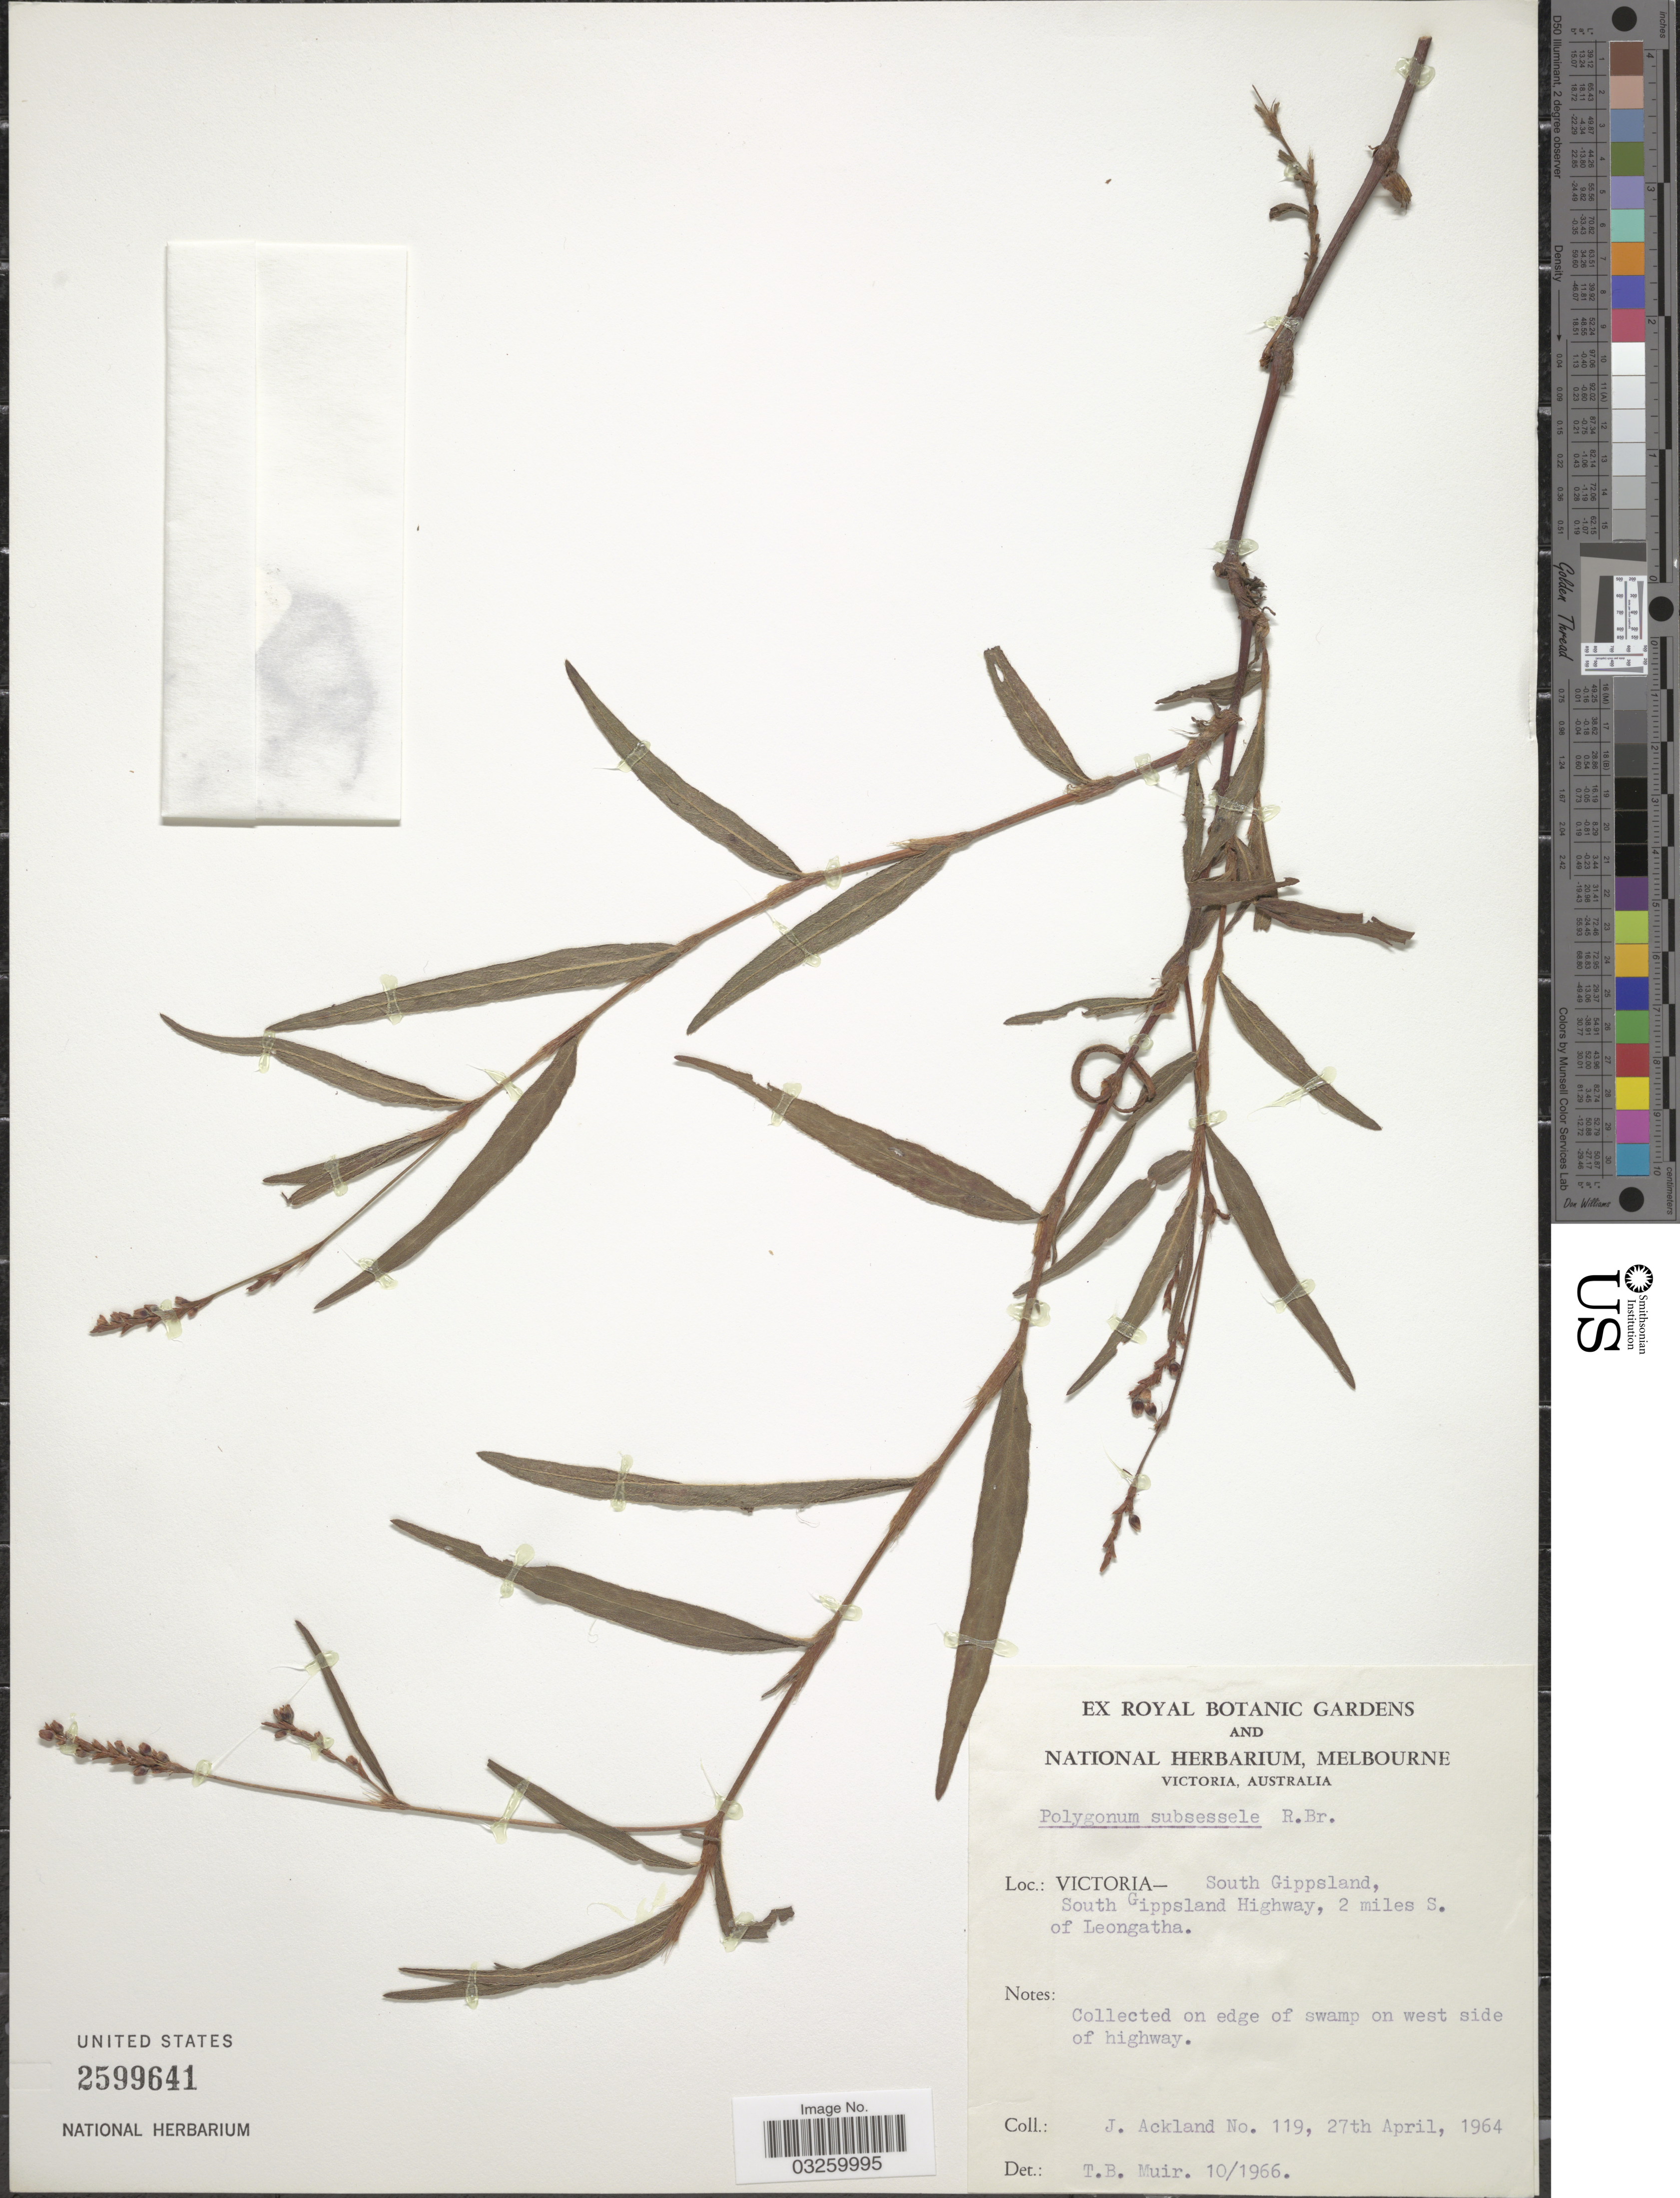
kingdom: Plantae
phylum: Tracheophyta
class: Magnoliopsida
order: Caryophyllales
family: Polygonaceae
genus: Polygonum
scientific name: Polygonum subsessile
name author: R. Br.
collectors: J. J. Ackland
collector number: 119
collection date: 1964-04-27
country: Australia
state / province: Victoria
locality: Victoria - South Gippsland, South Gippsland Highway, 2 miles S. of Leongatha.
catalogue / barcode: US 2599641